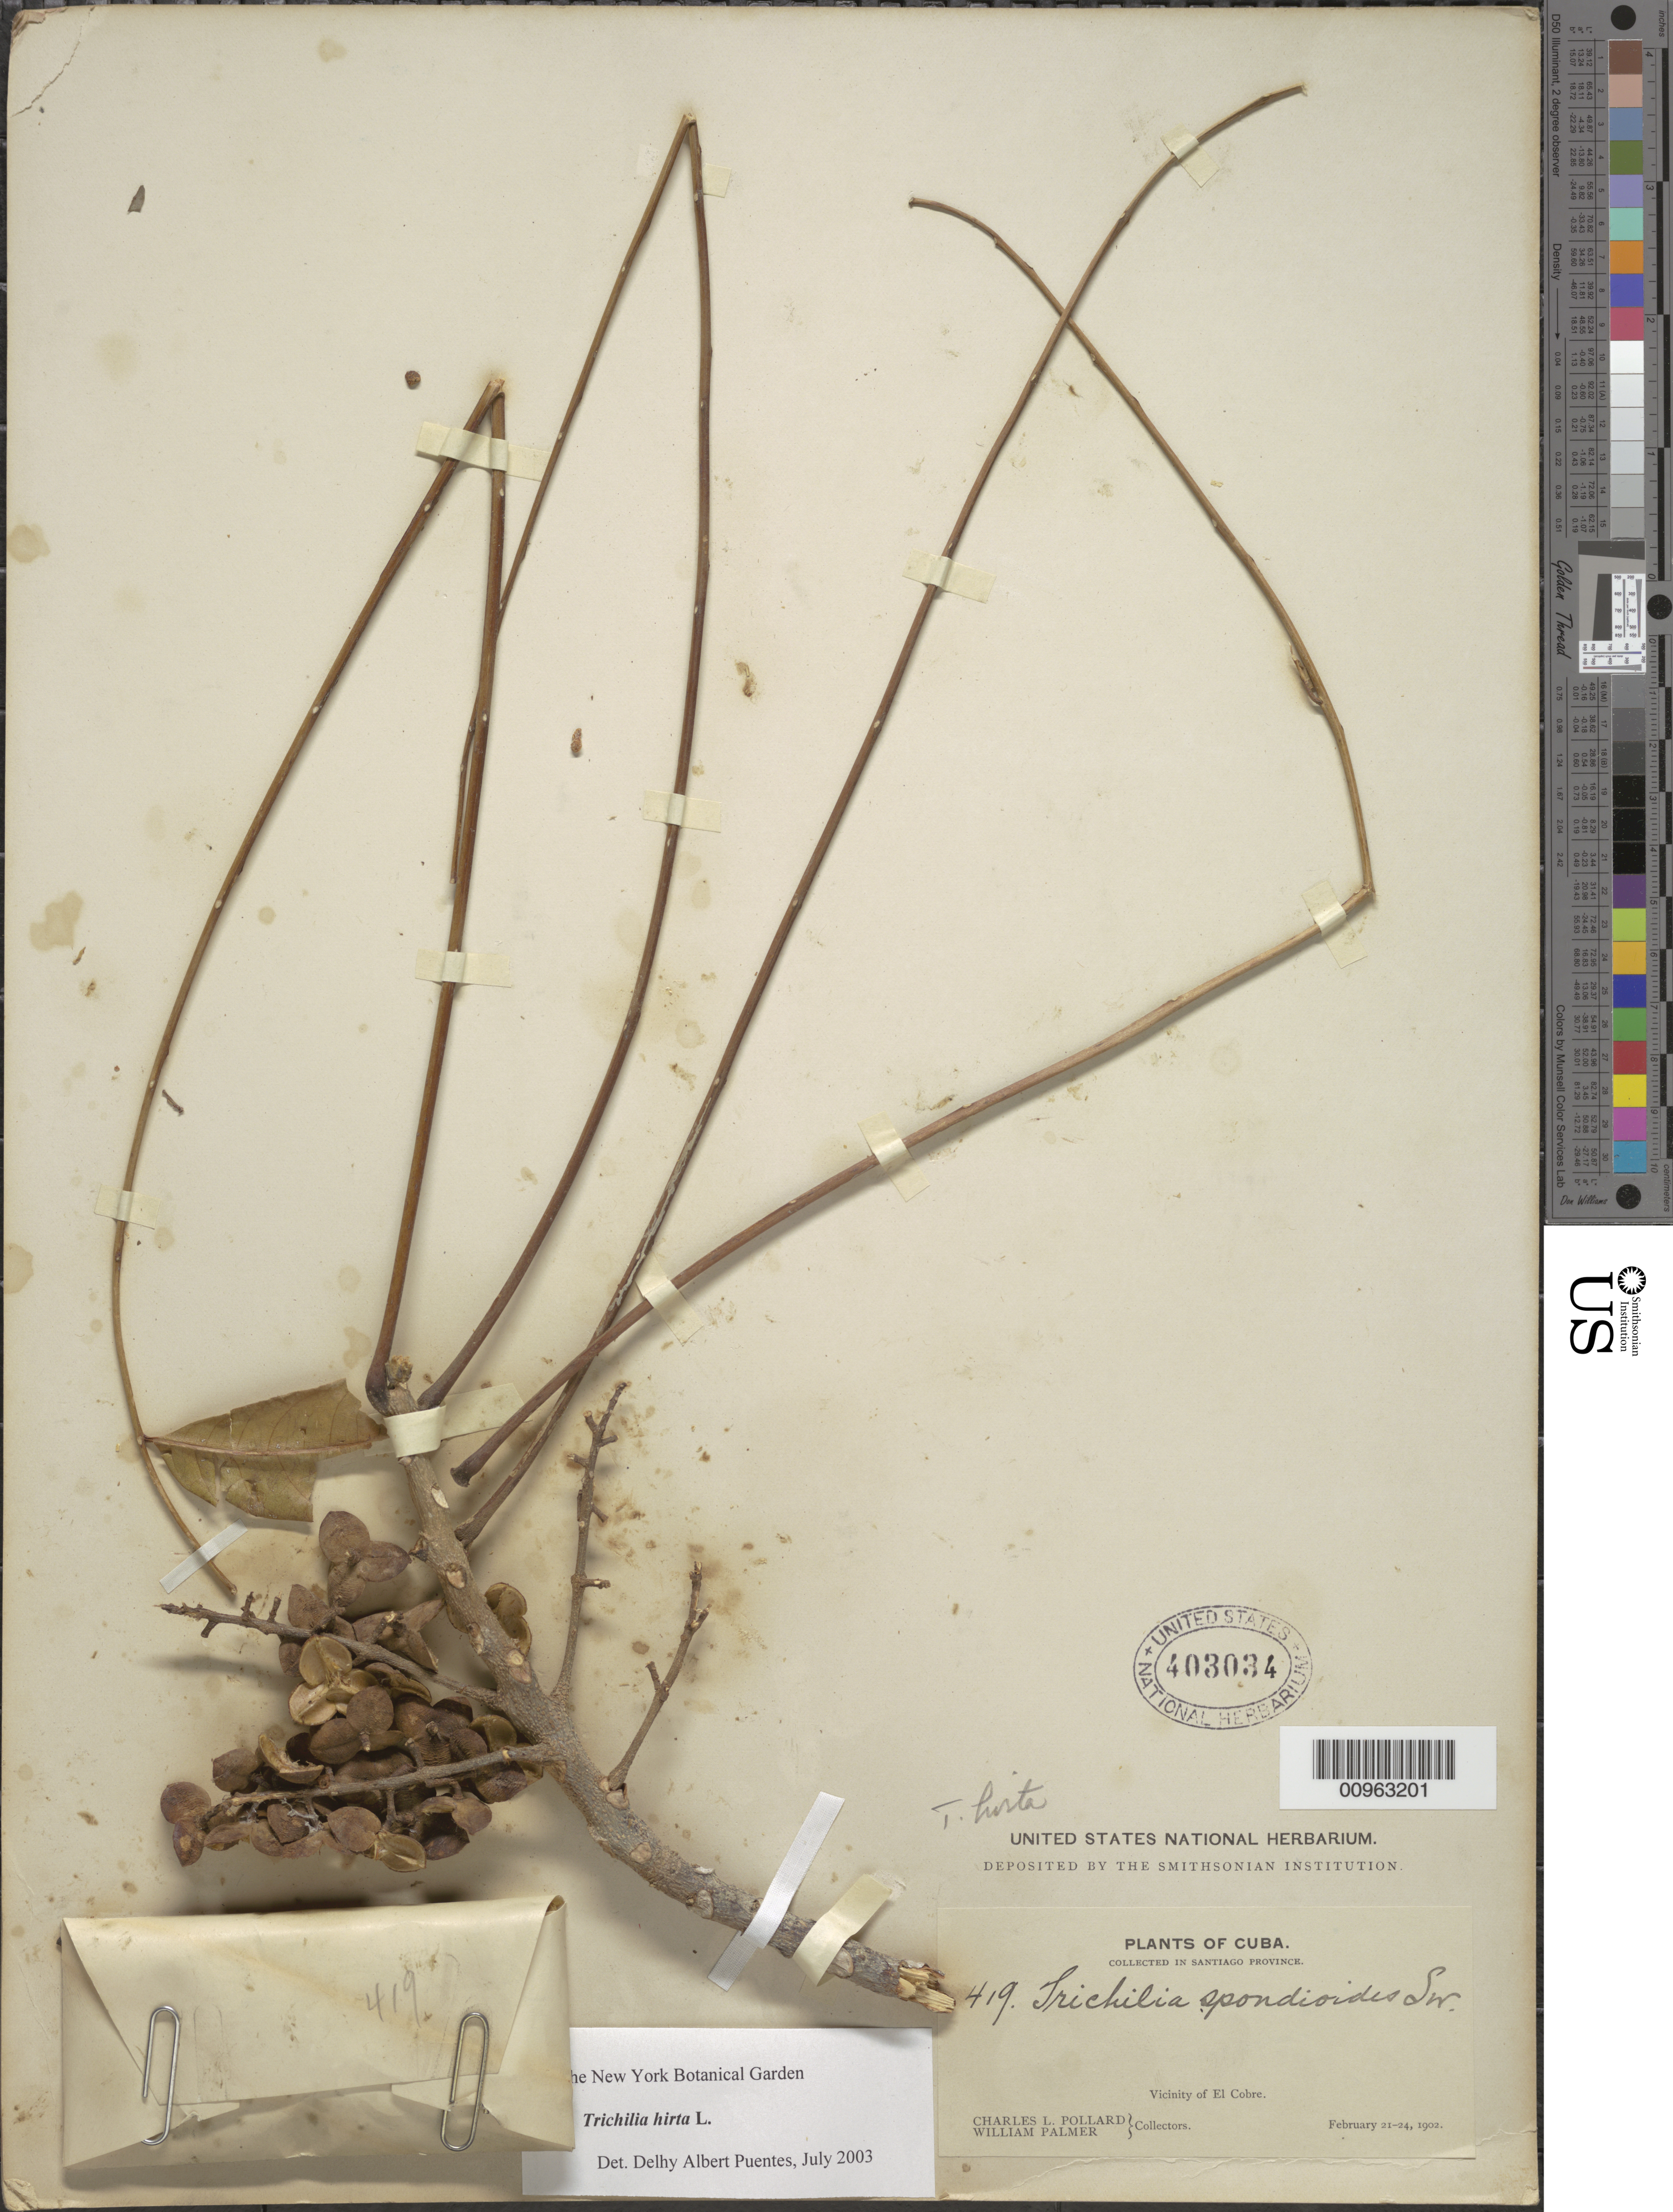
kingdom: Plantae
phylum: Tracheophyta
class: Magnoliopsida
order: Sapindales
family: Meliaceae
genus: Trichilia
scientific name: Trichilia hirta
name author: L.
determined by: Puentes, D. A.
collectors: C. L. Pollard & W. Palmer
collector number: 419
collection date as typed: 22 Feb 1902 to 24 Feb 1902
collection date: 1902-02-22/1902-02-24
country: Cuba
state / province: Santiago de Cuba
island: Cuba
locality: Vicinity of El Cobre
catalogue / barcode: US 403034